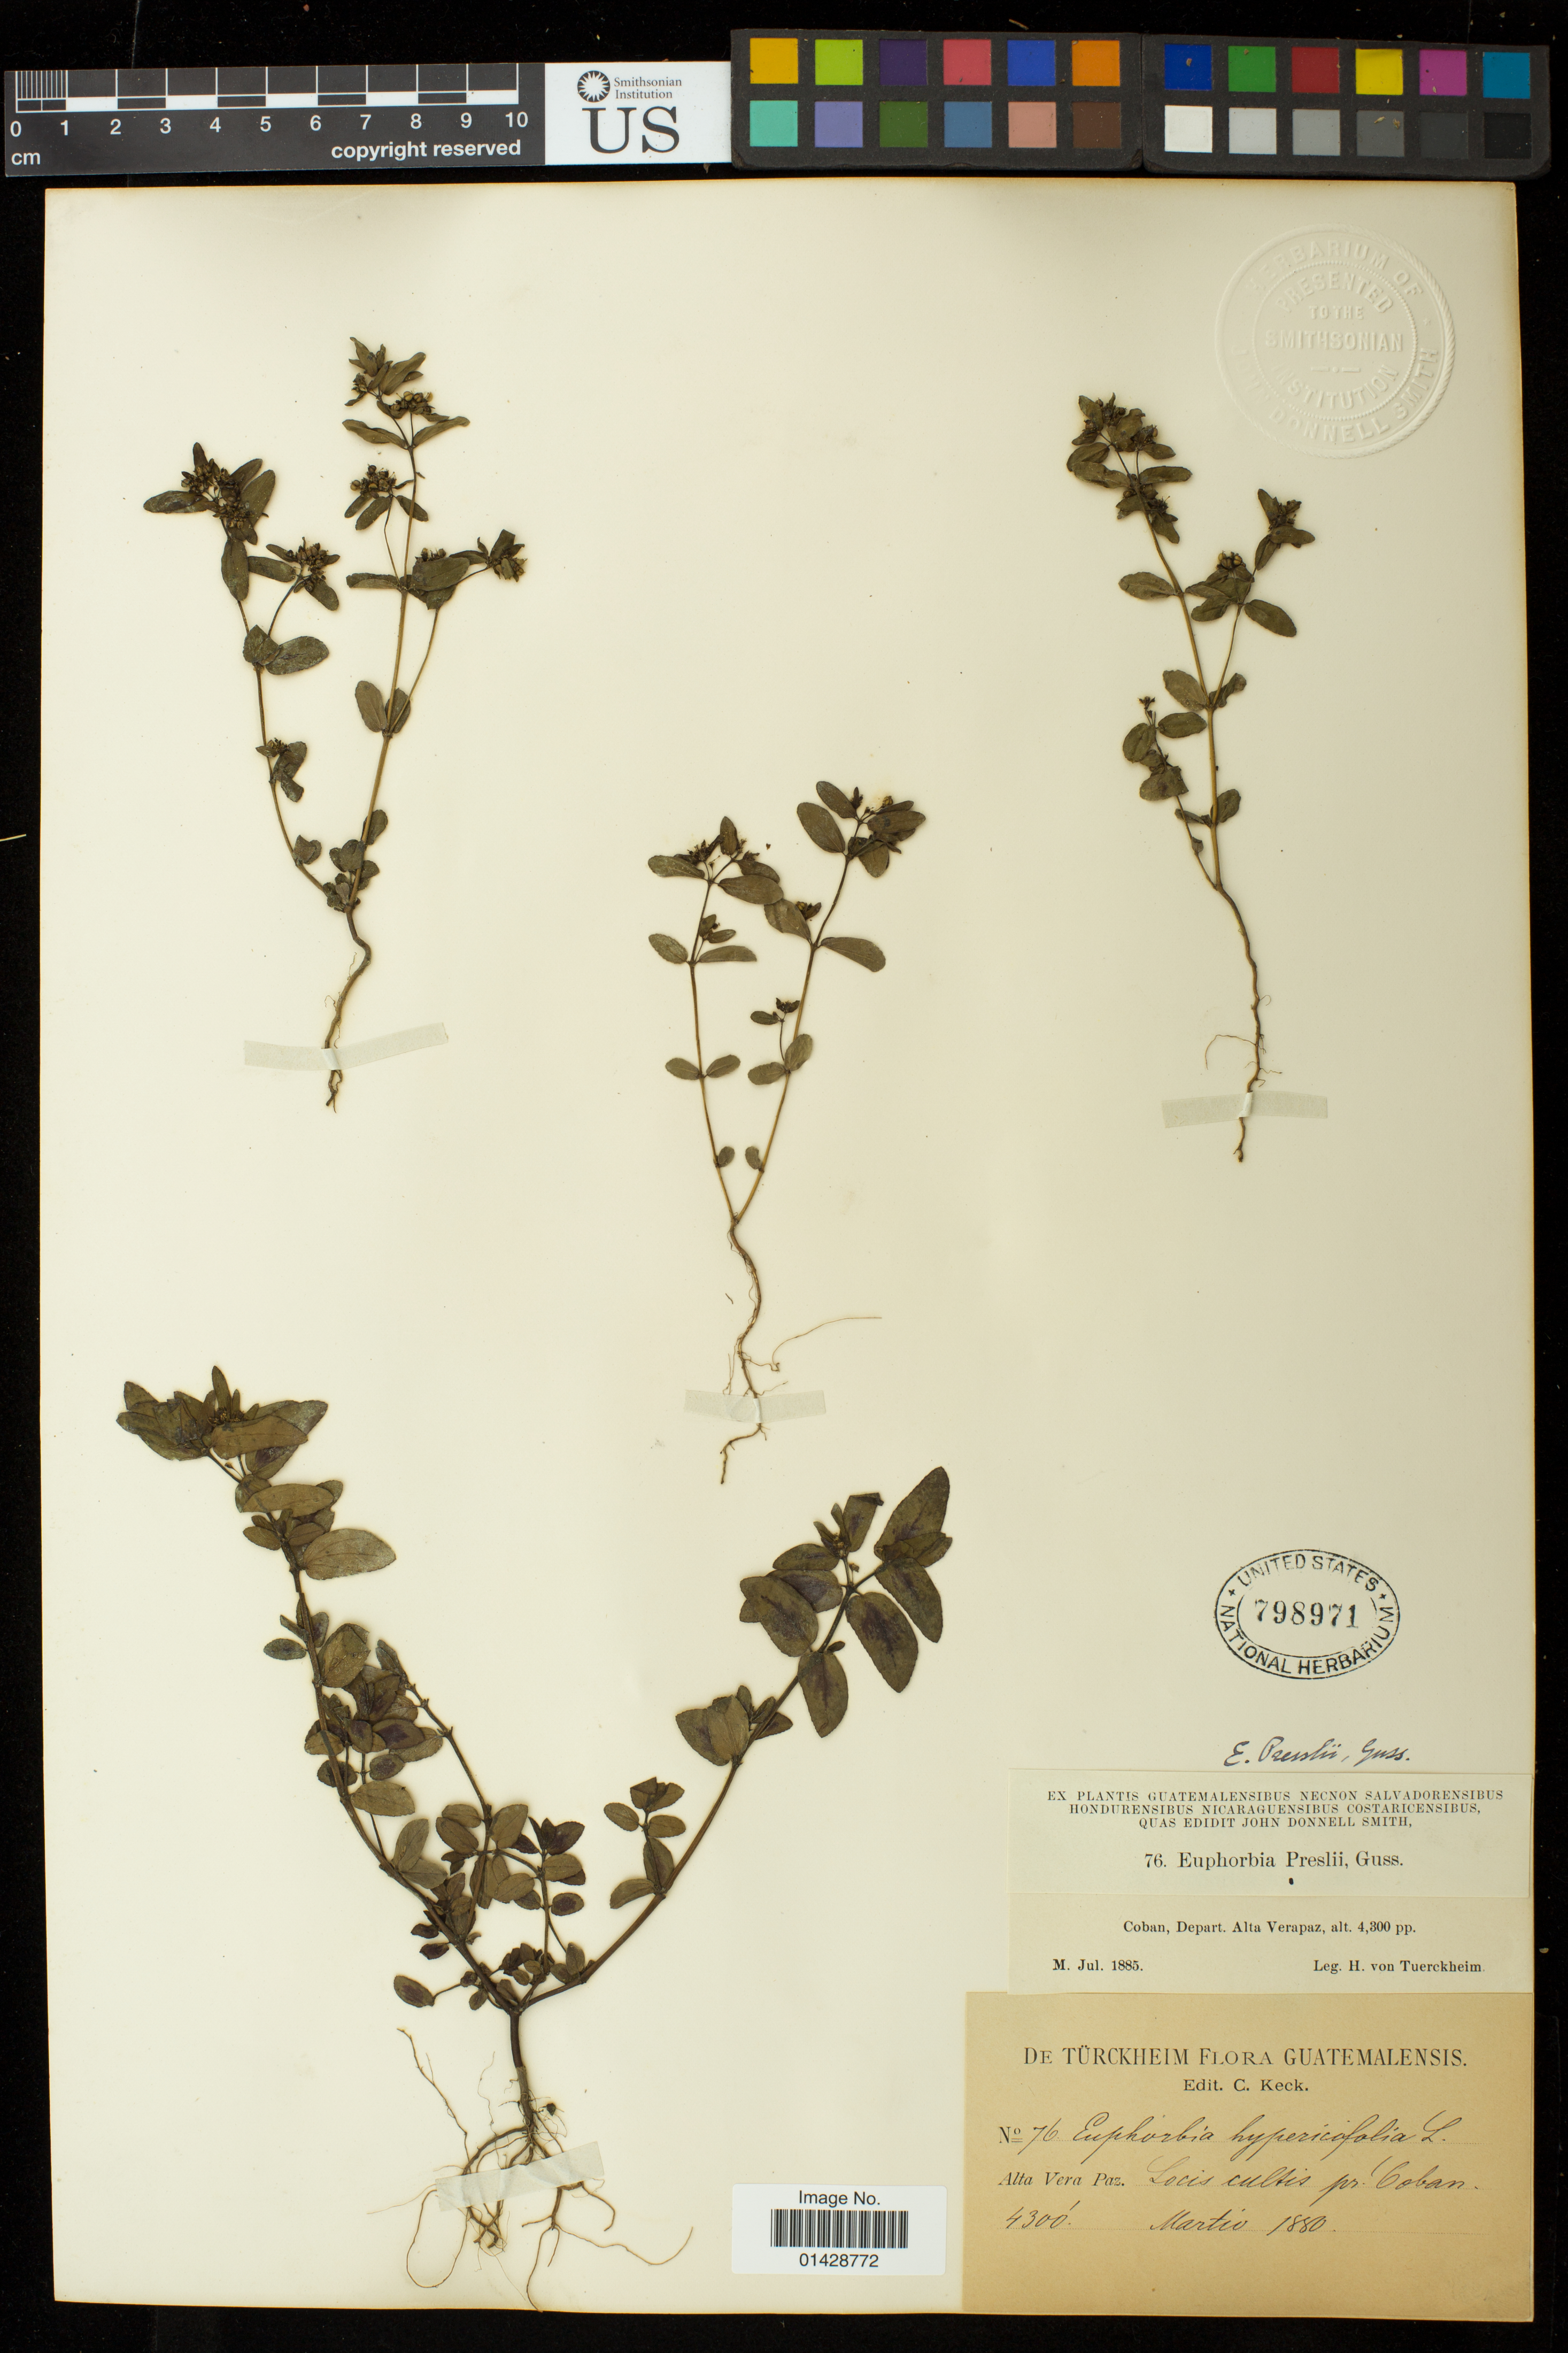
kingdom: Plantae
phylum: Tracheophyta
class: Magnoliopsida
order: Malpighiales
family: Euphorbiaceae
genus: Euphorbia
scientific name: Euphorbia maculata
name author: L.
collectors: H. von Tuerckheim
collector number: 76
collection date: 1880-03 or 1885-07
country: Guatemala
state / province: Alta Verapaz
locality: Coban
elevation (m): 1311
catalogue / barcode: US 798971